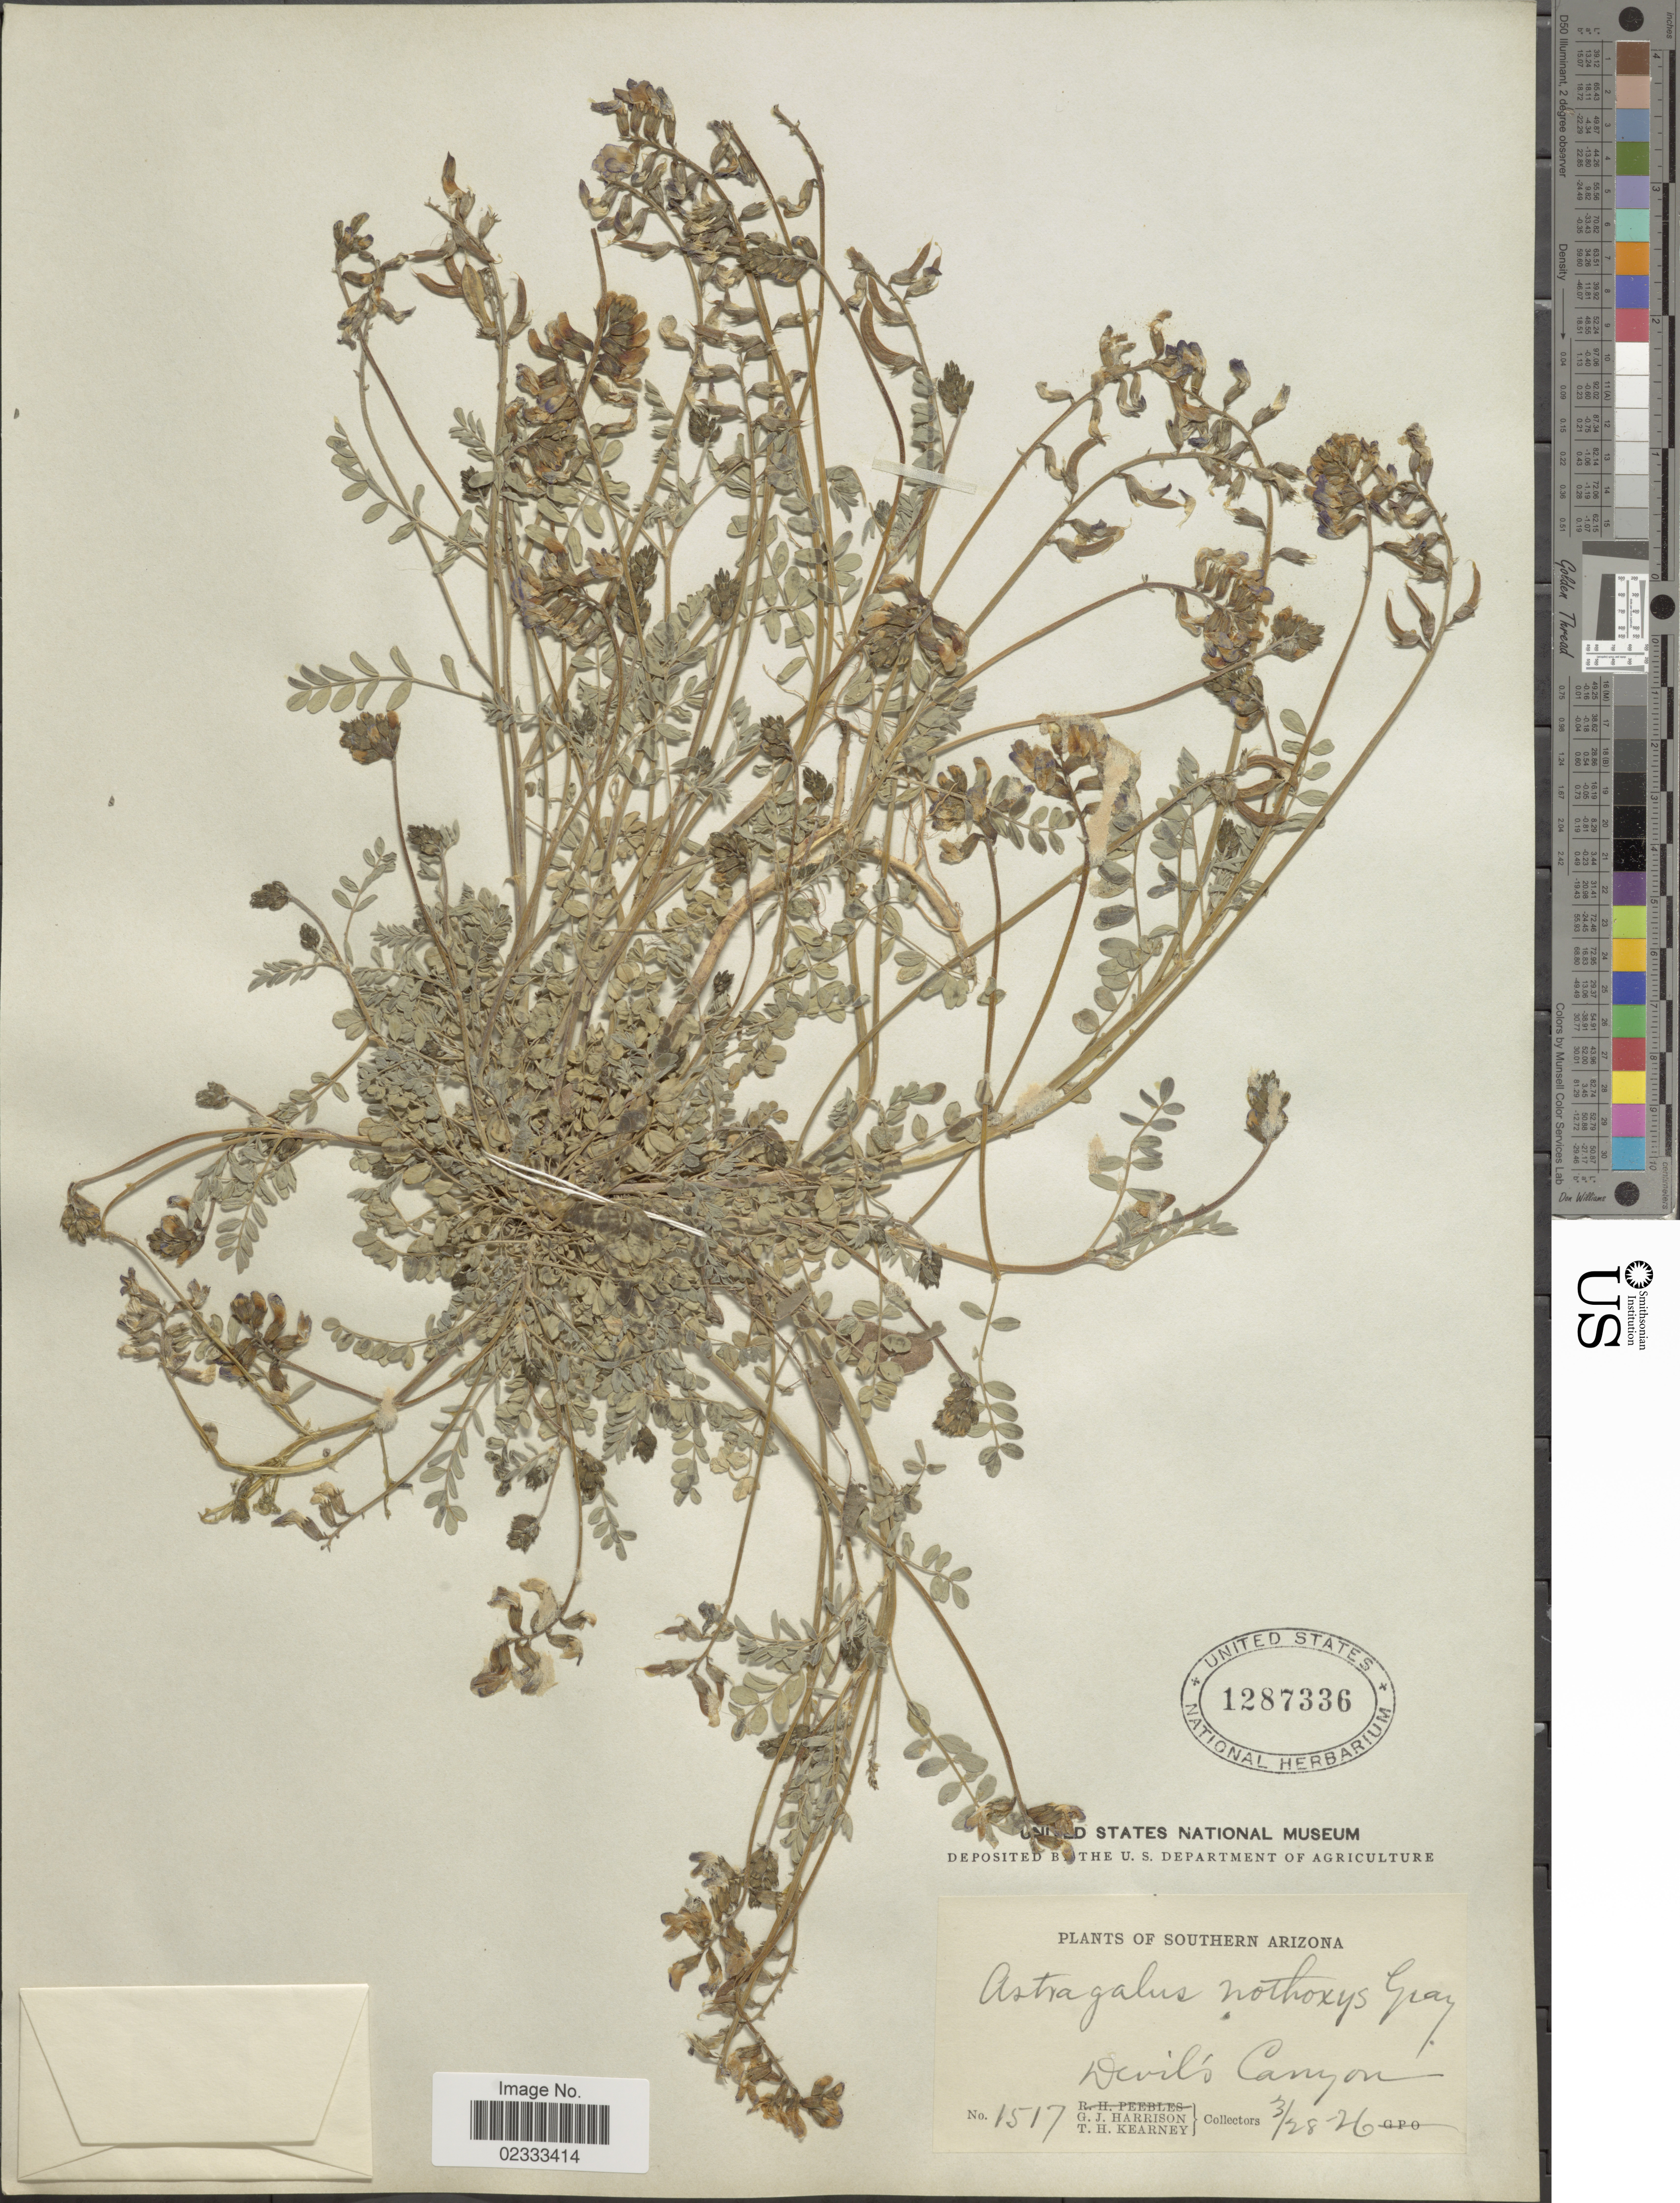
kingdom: Plantae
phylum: Tracheophyta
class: Magnoliopsida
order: Fabales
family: Fabaceae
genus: Astragalus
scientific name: Astragalus nothoxys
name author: A. Gray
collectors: G. J. Harrison & T. H. Kearney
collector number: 1517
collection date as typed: Transcribed d/m/y: 28/3/26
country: United States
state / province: Arizona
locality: Southern Arizona, Devil's Canyon.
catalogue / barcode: US 1287336